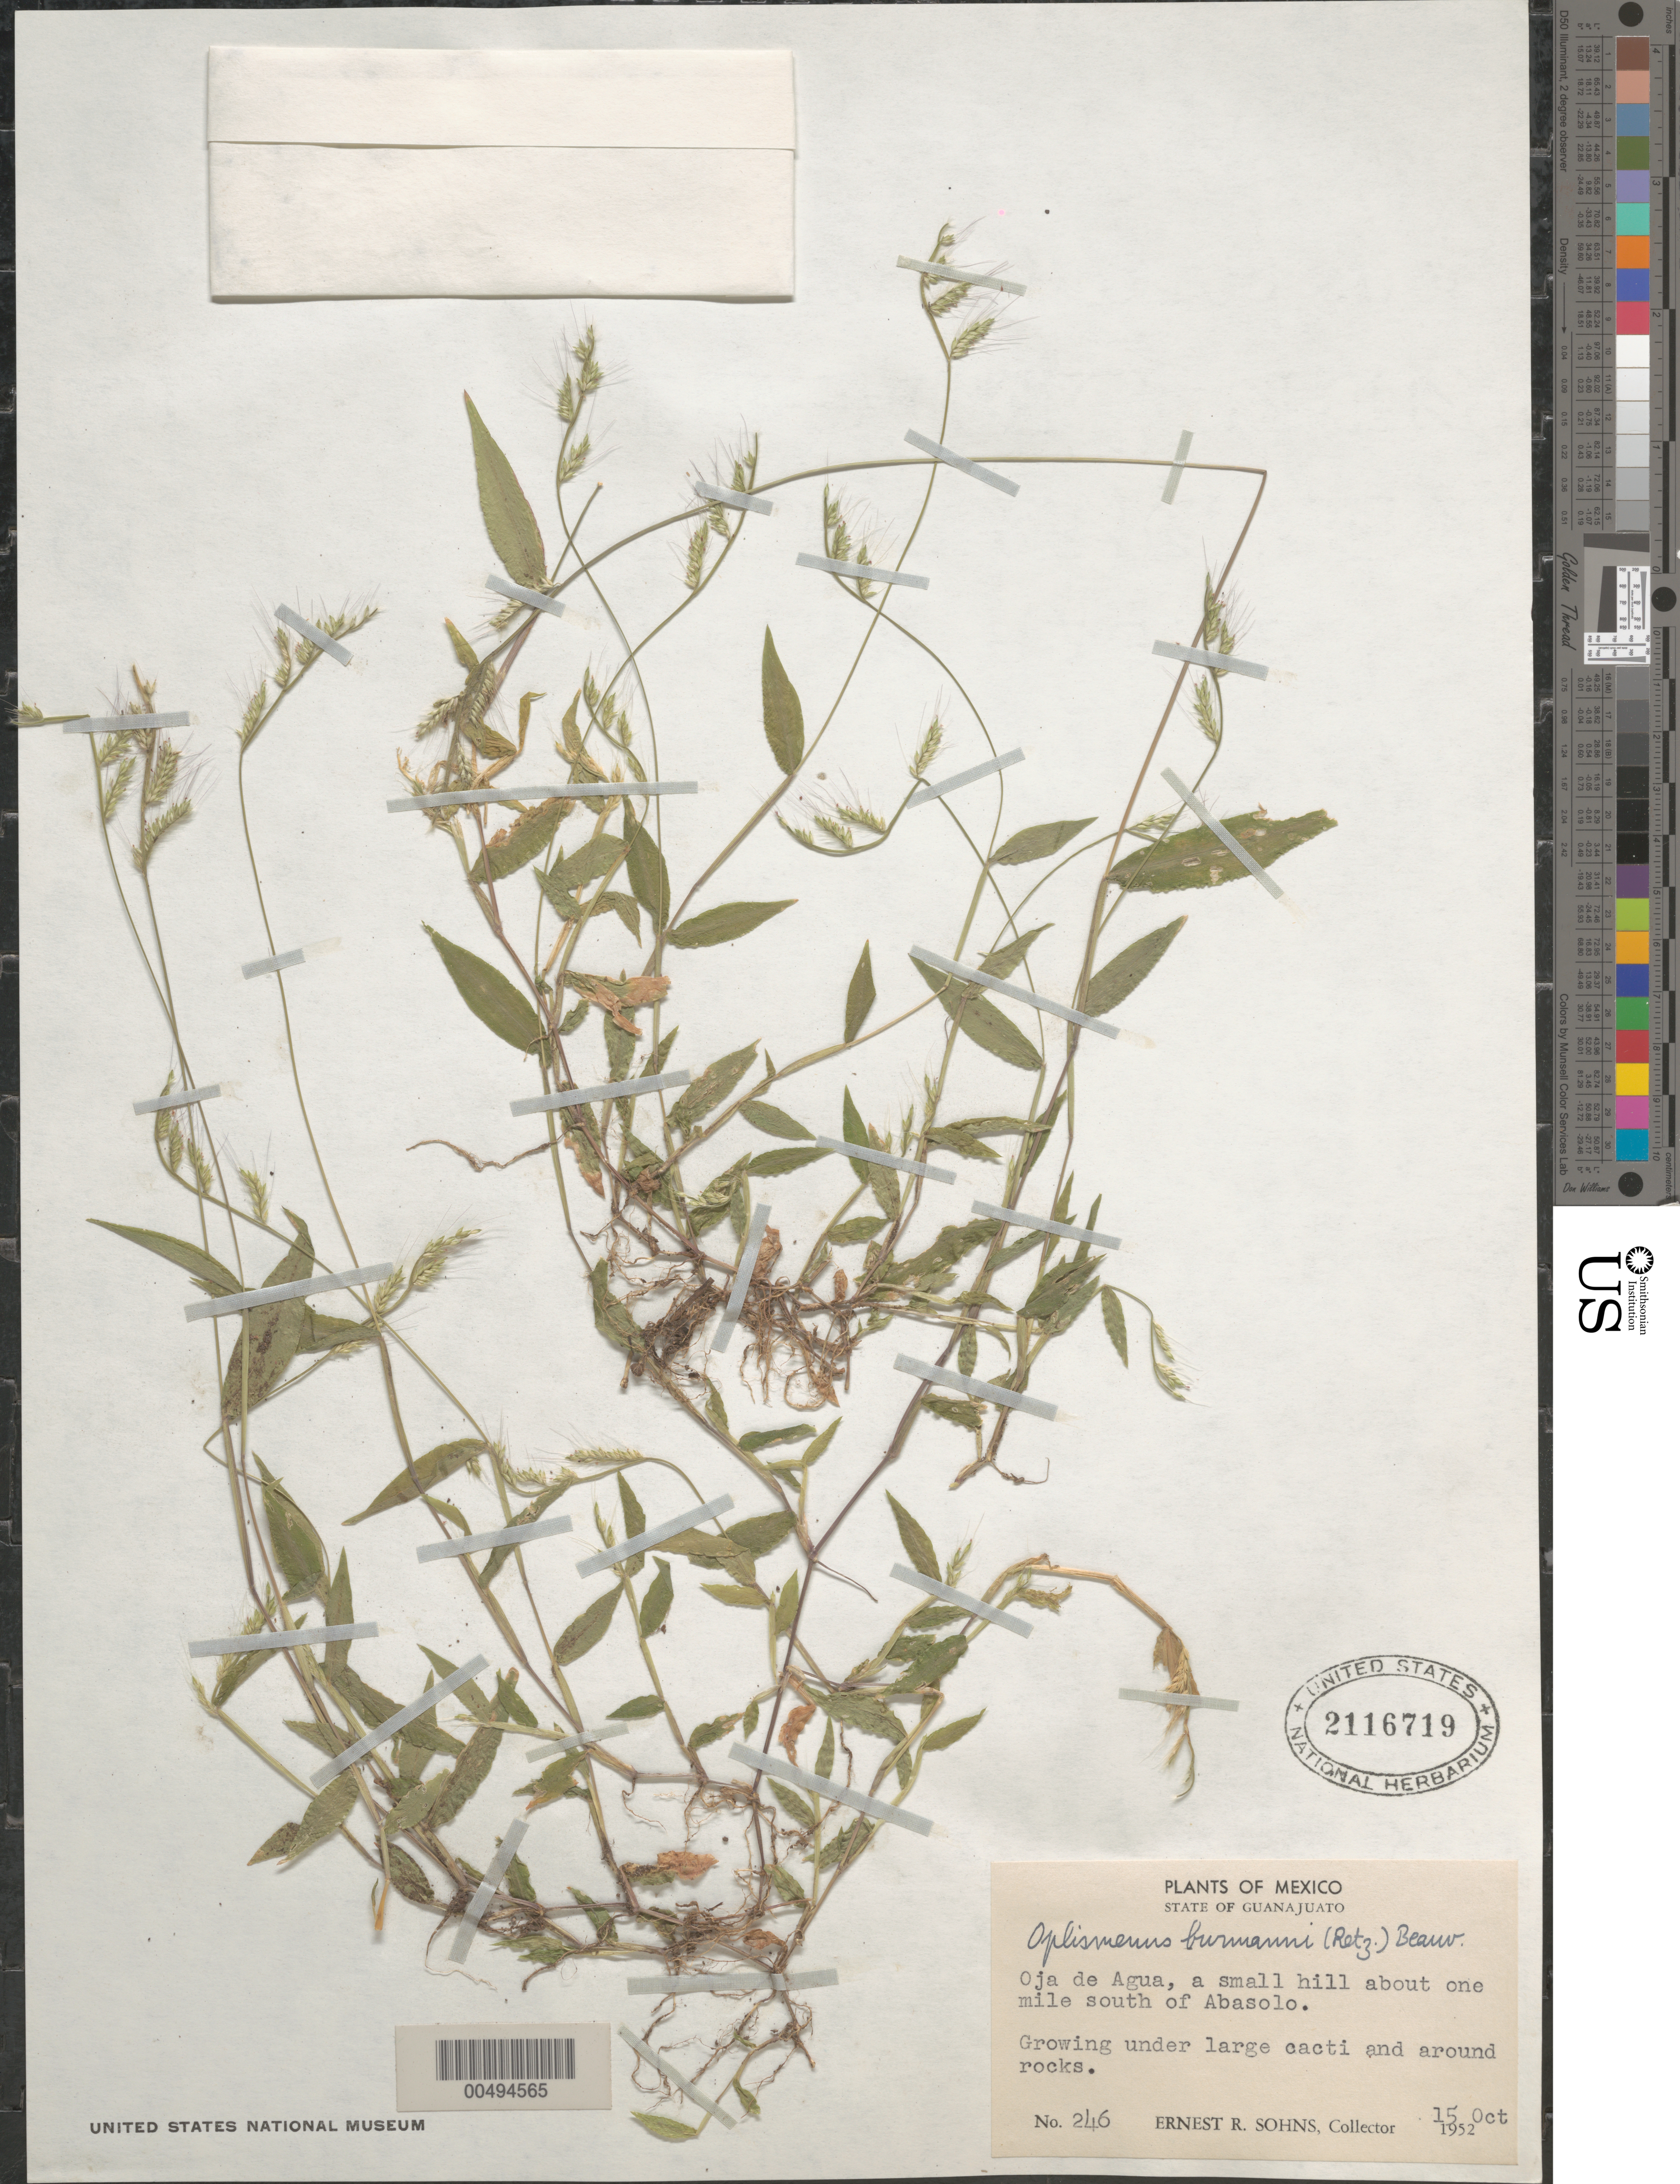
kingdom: Plantae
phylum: Tracheophyta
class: Liliopsida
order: Poales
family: Poaceae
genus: Oplismenus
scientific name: Oplismenus burmannii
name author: (Retz.) P. Beauv.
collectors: E. R. Sohns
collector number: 246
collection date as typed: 15 Oct 1952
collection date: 1952-10-15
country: Mexico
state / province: Guanajuato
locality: Oja de Agua, about 1 mi S of Abasolo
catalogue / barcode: US 2116719